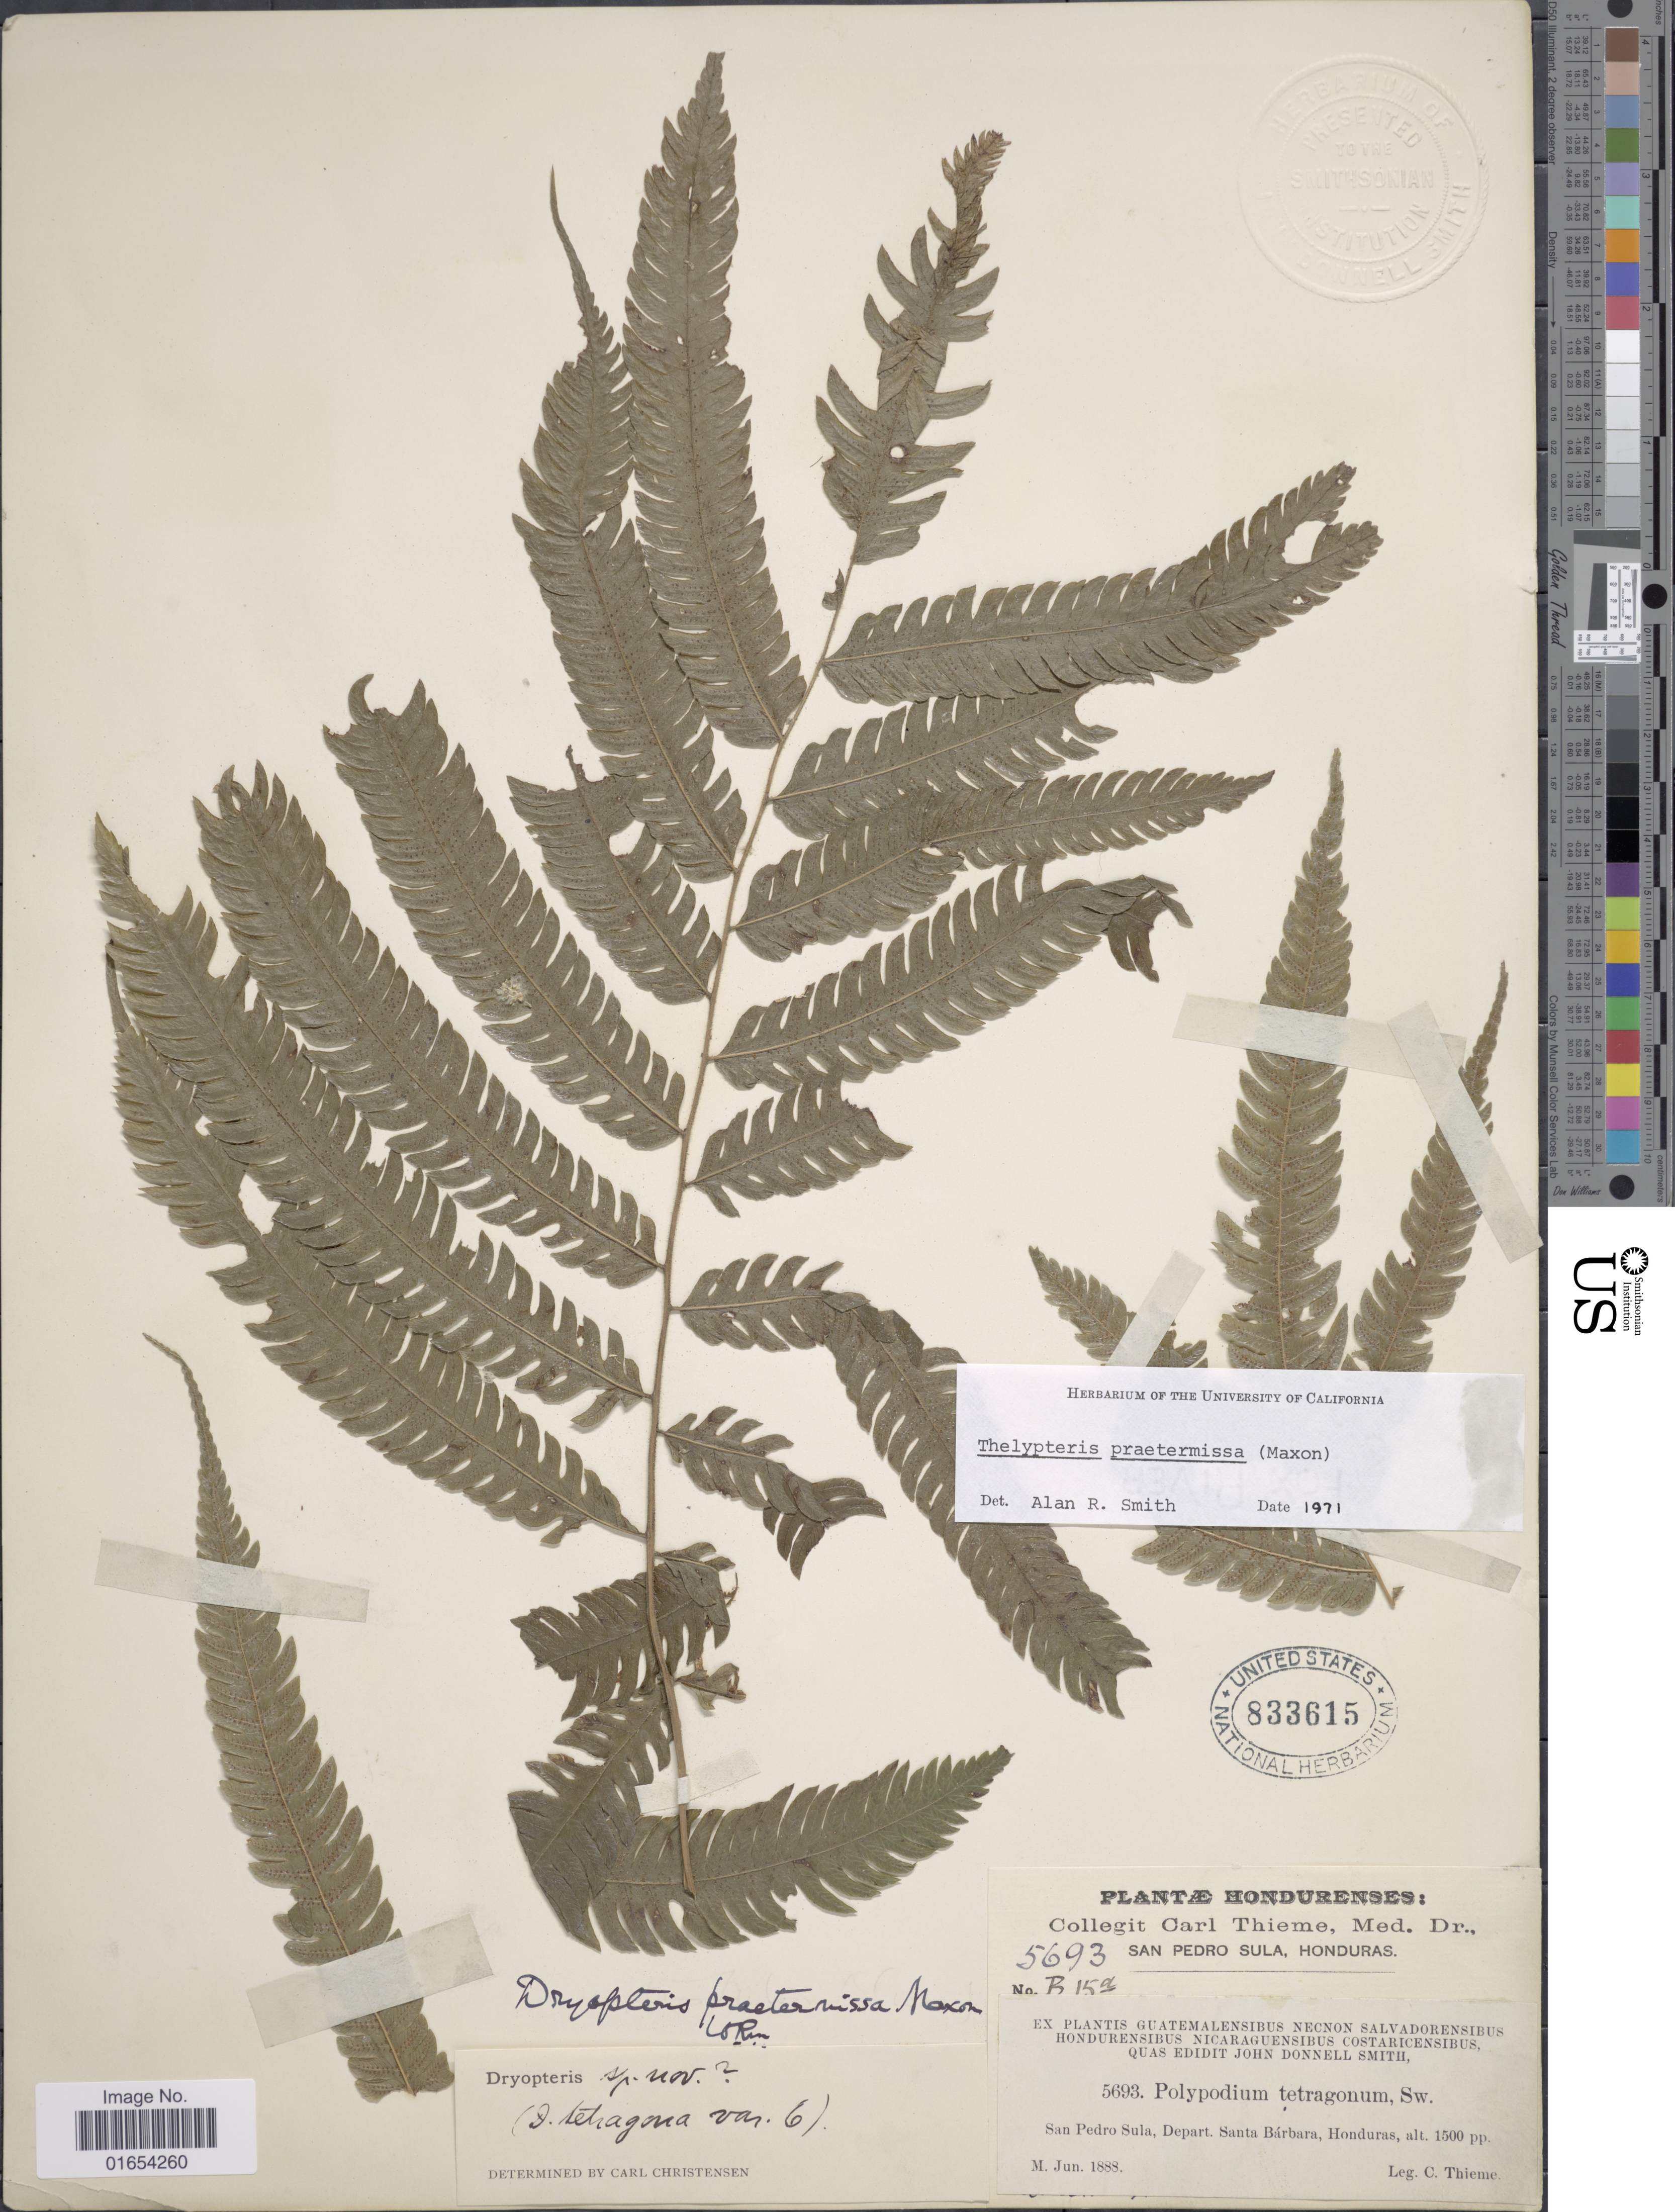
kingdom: Plantae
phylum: Tracheophyta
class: Polypodiopsida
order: Polypodiales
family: Thelypteridaceae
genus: Goniopteris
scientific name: Goniopteris praetermissa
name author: (Maxon) Salino & T.E. Almeida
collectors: C. Thieme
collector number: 5693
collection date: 1888-04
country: Honduras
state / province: Santa Bárbara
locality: San Pedro Sula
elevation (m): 457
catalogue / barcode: US 833615